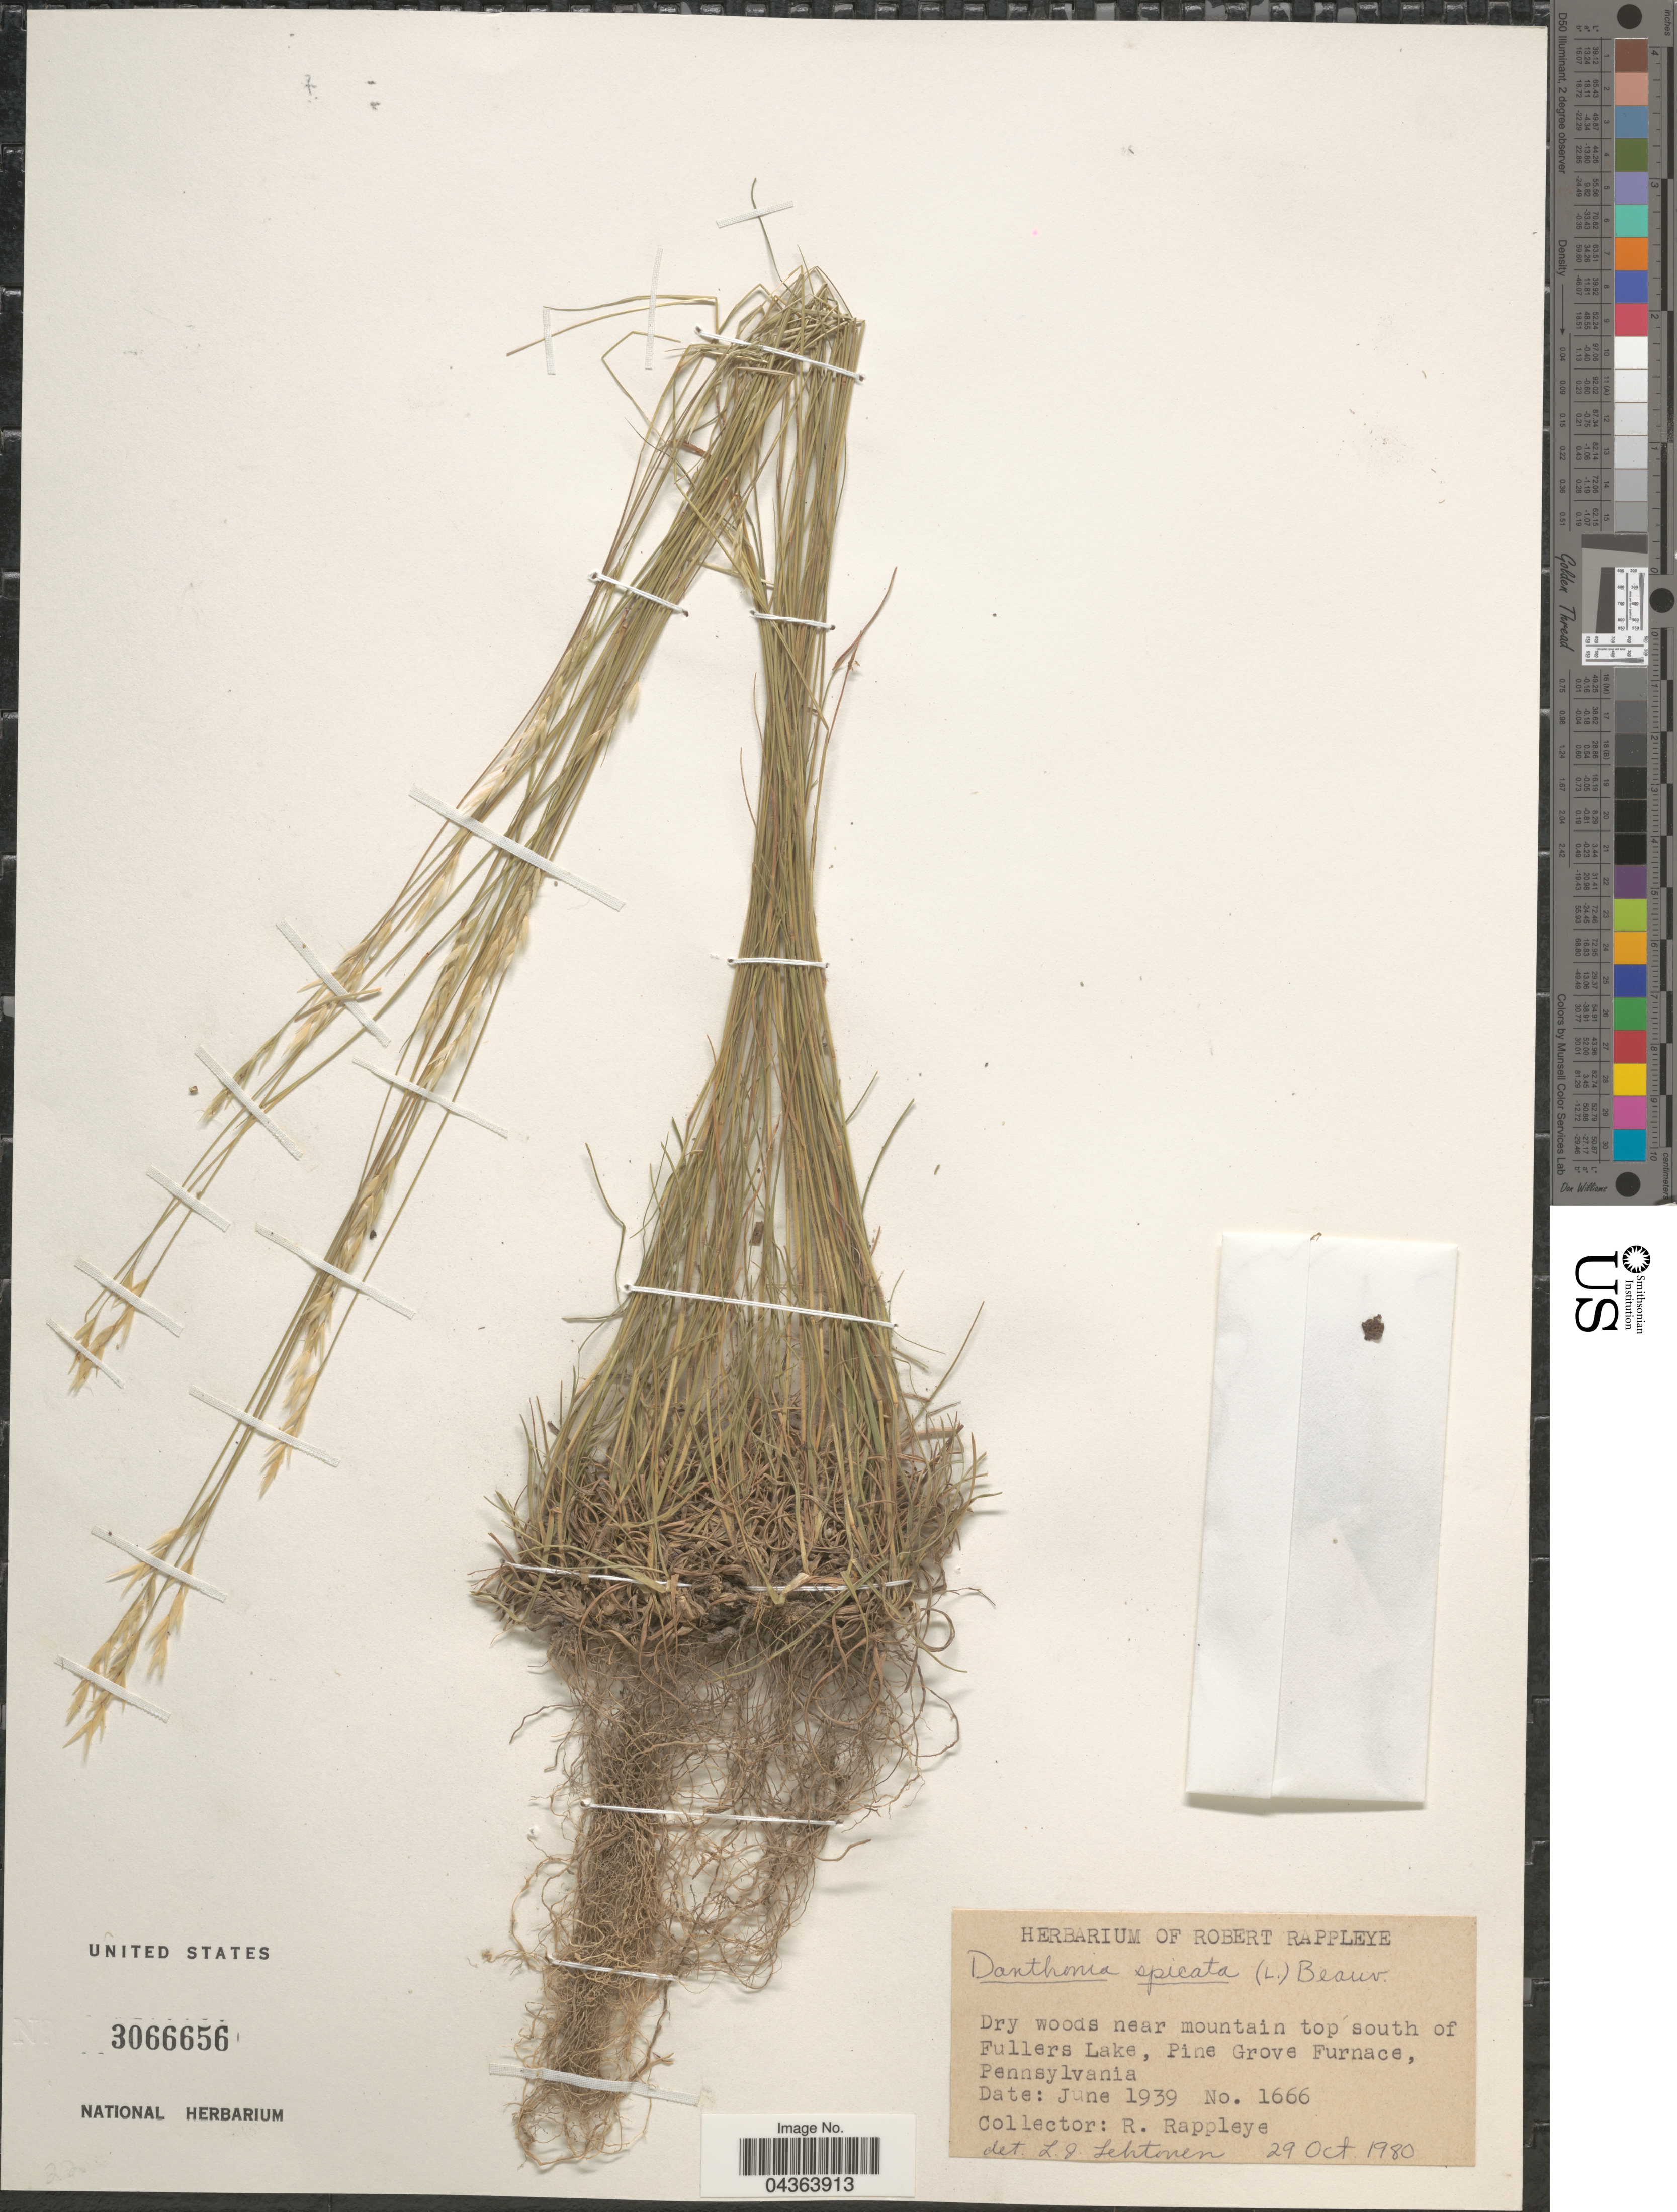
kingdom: Plantae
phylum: Tracheophyta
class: Liliopsida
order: Poales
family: Poaceae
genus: Danthonia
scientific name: Danthonia spicata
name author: (L.) P. Beauv. ex Roem. & Schult.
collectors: R. Rappleye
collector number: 1666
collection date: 1939-06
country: United States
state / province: Pennsylvania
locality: Dry woods near mountain top south of Fullers Lake, Pine Grove Furnace.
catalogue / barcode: US 3066656